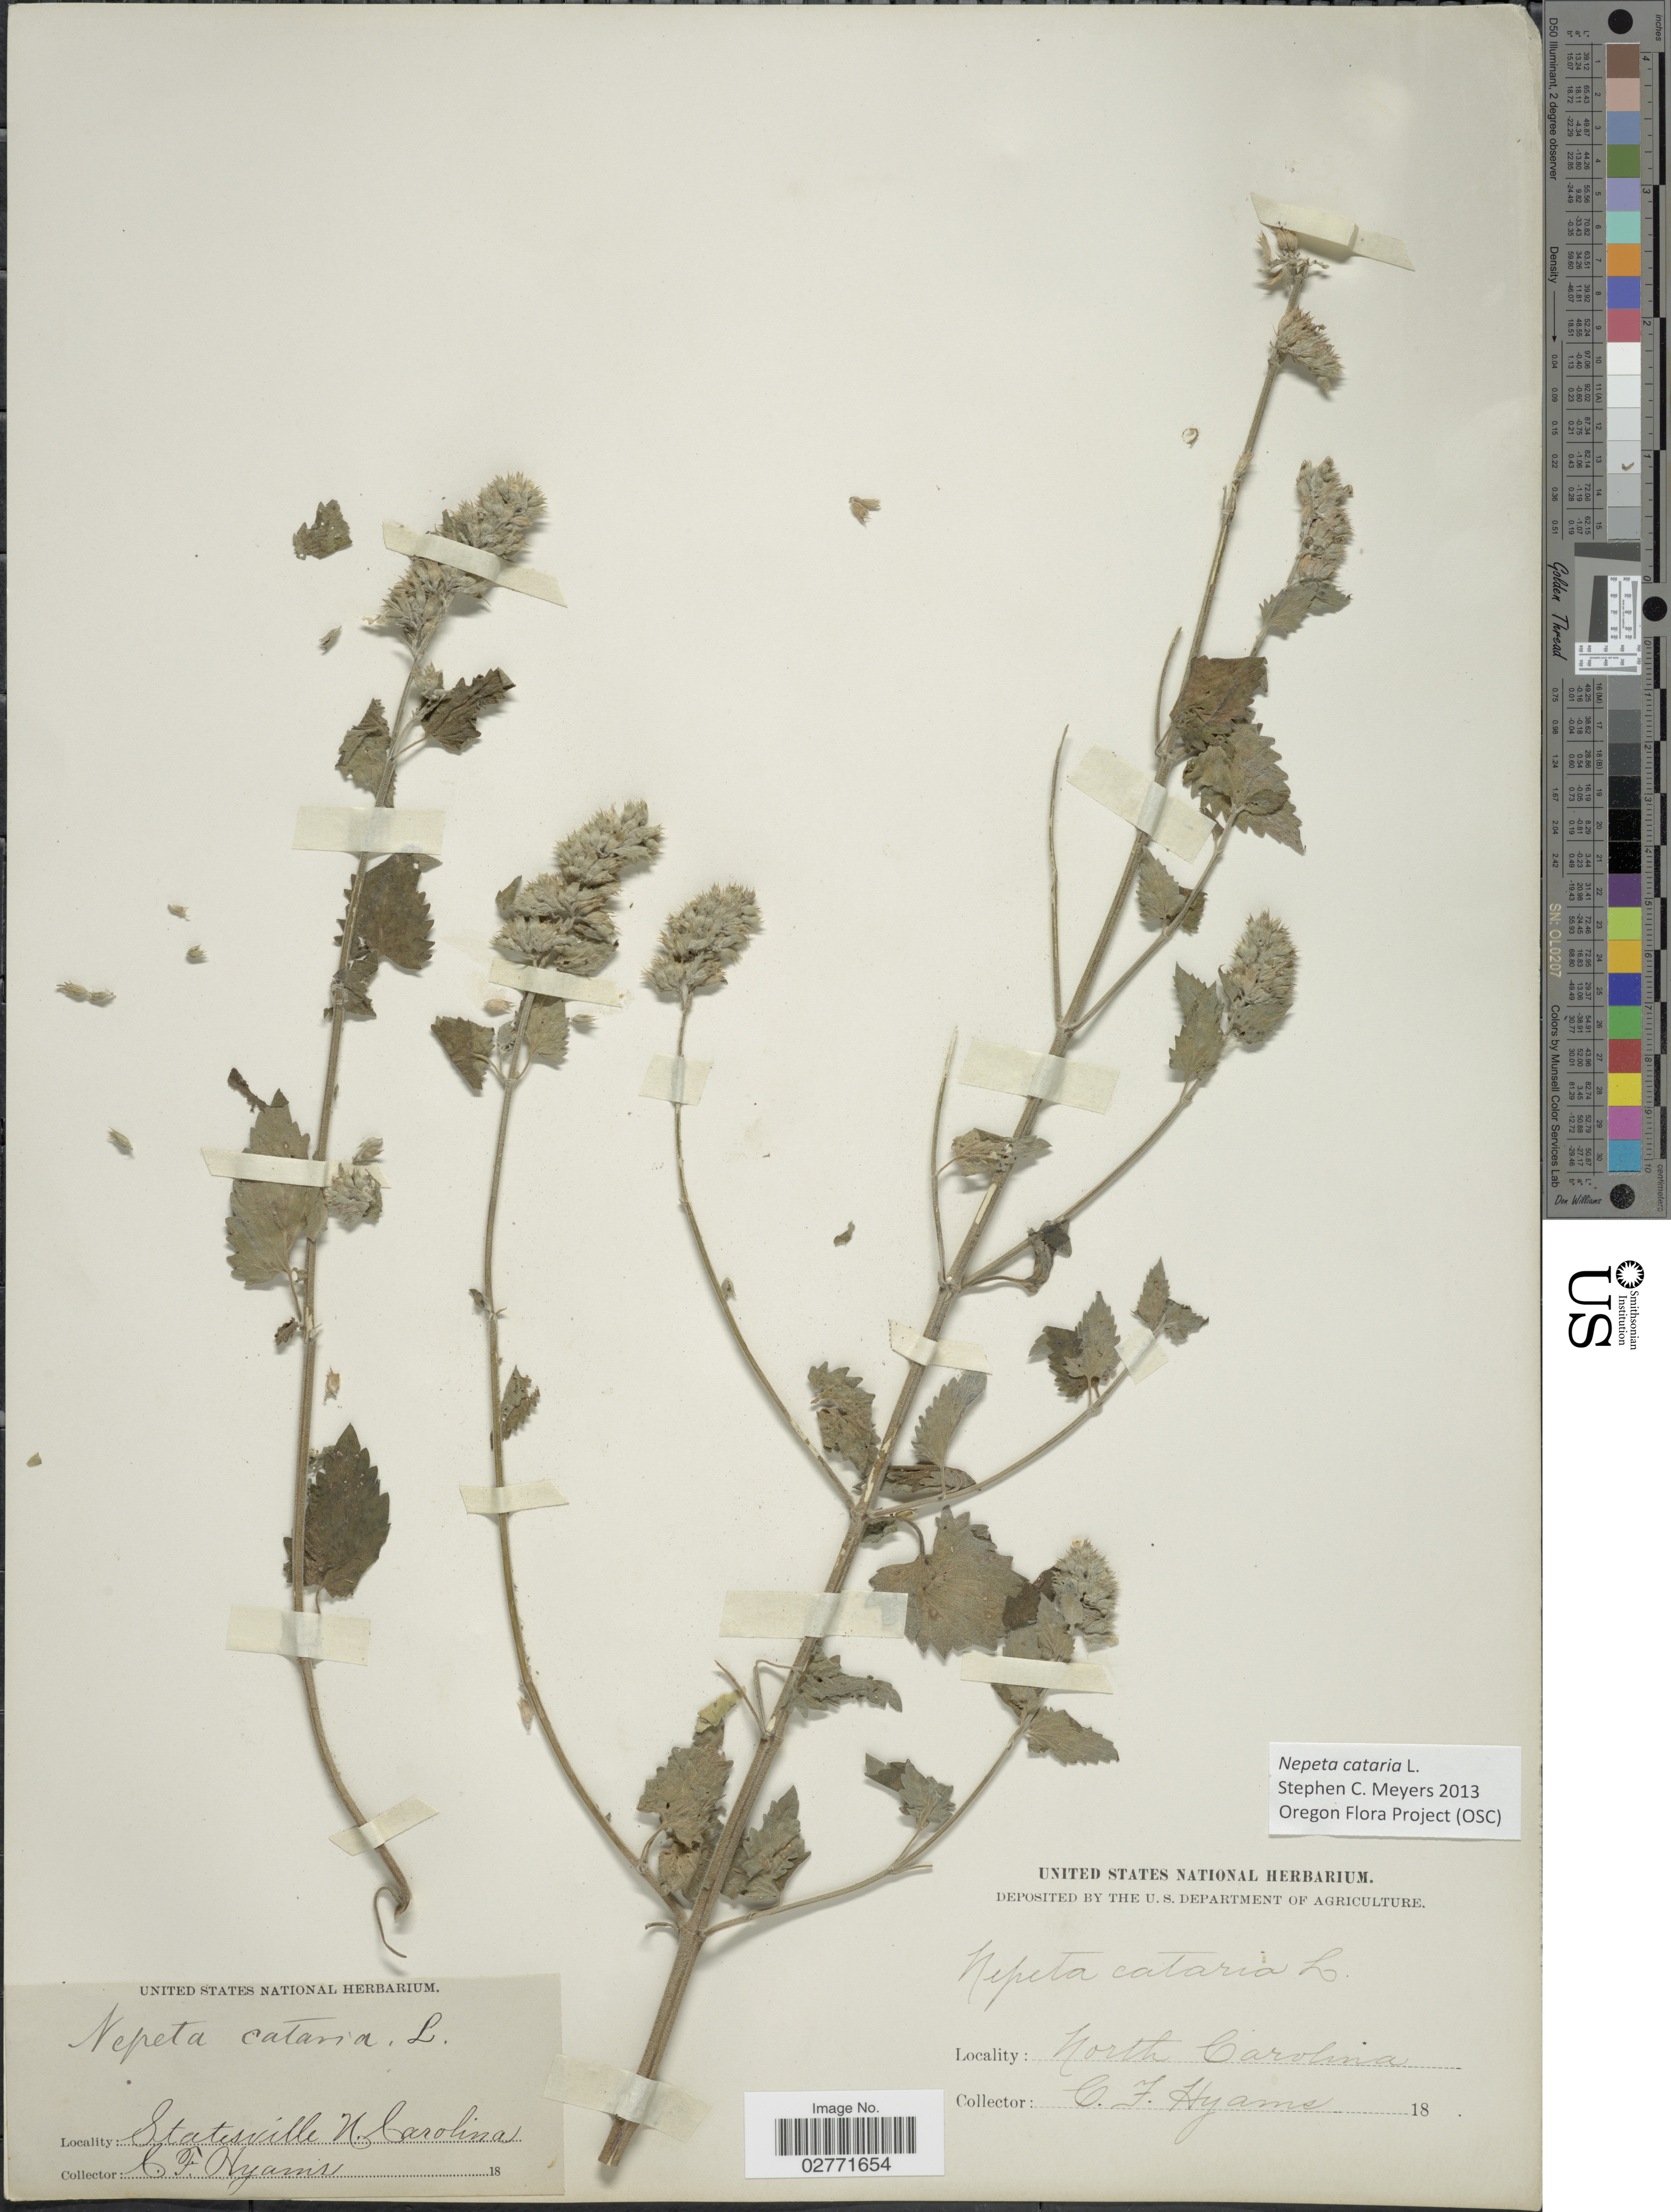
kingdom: Plantae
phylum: Tracheophyta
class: Magnoliopsida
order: Lamiales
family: Lamiaceae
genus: Nepeta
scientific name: Nepeta cataria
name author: L.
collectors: C. Hyams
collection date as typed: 18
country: United States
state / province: North Carolina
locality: Statesville.